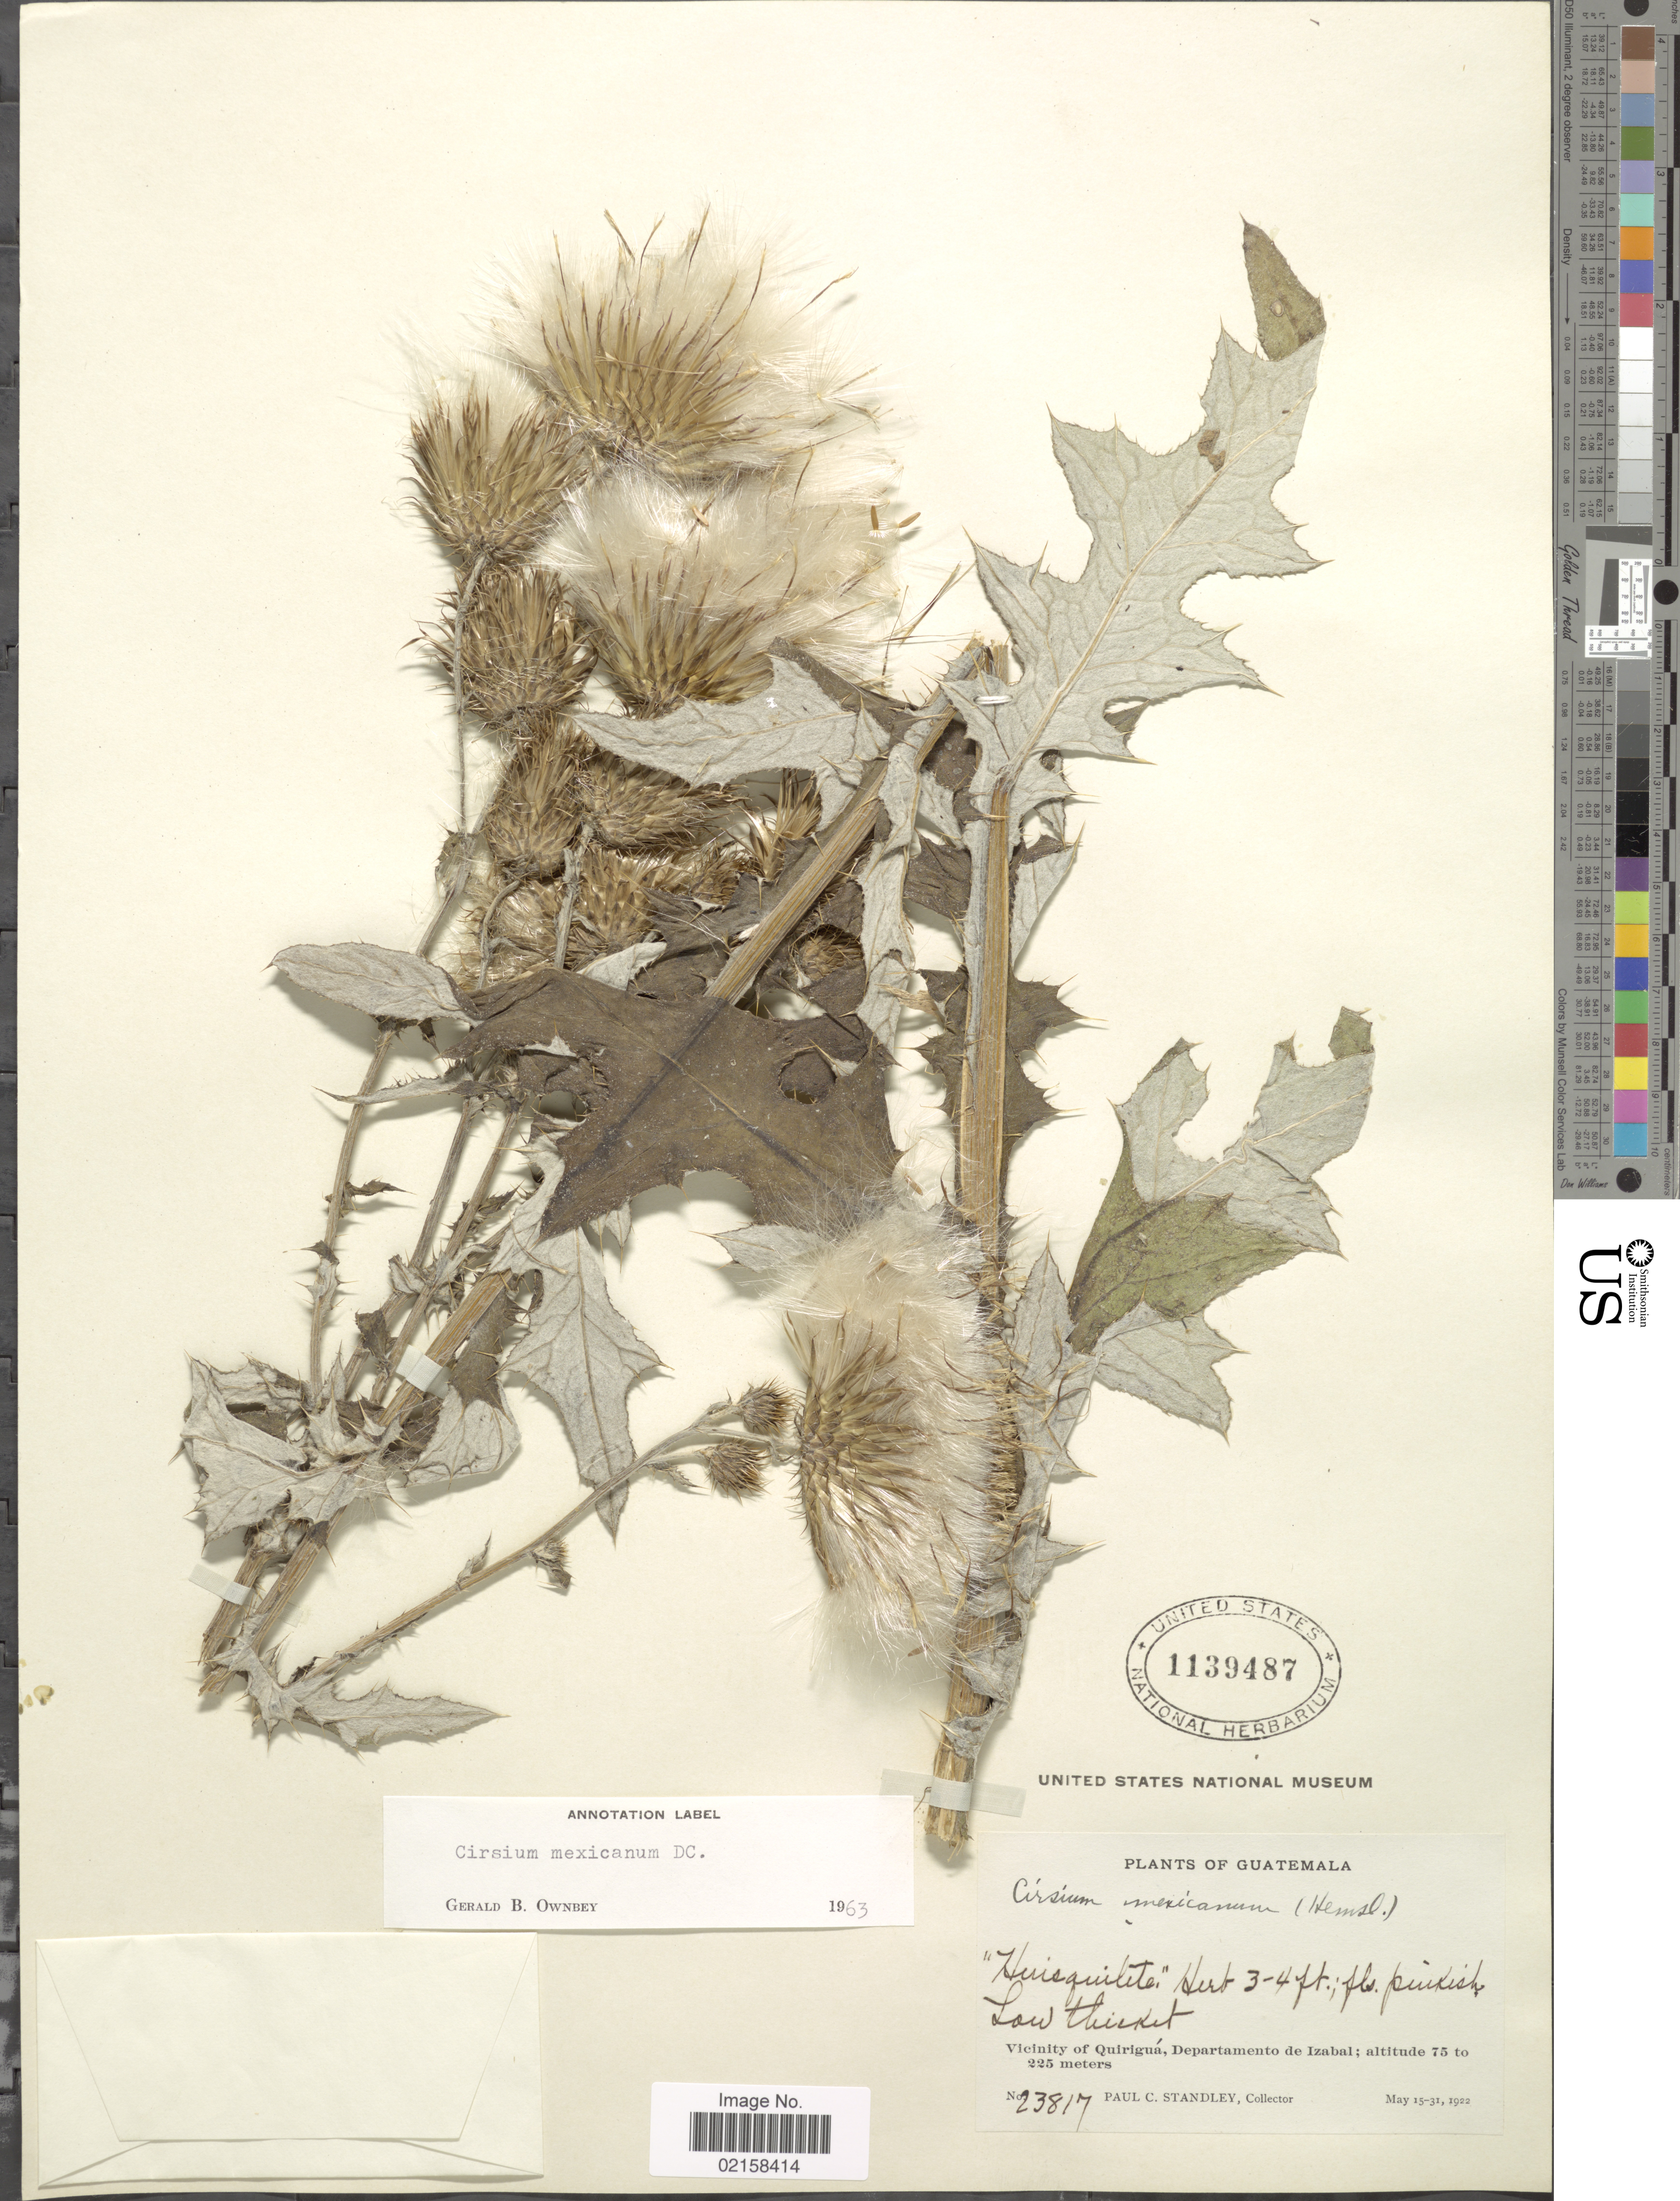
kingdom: Plantae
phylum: Tracheophyta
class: Magnoliopsida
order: Asterales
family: Asteraceae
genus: Cirsium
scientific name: Cirsium mexicanum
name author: DC.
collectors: P. C. Standley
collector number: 3817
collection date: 1922-05-15/1922-05-31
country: Guatemala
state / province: Izabal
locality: Low thicket, vicinity of Quirigua.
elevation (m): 75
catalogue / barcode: US 1139487